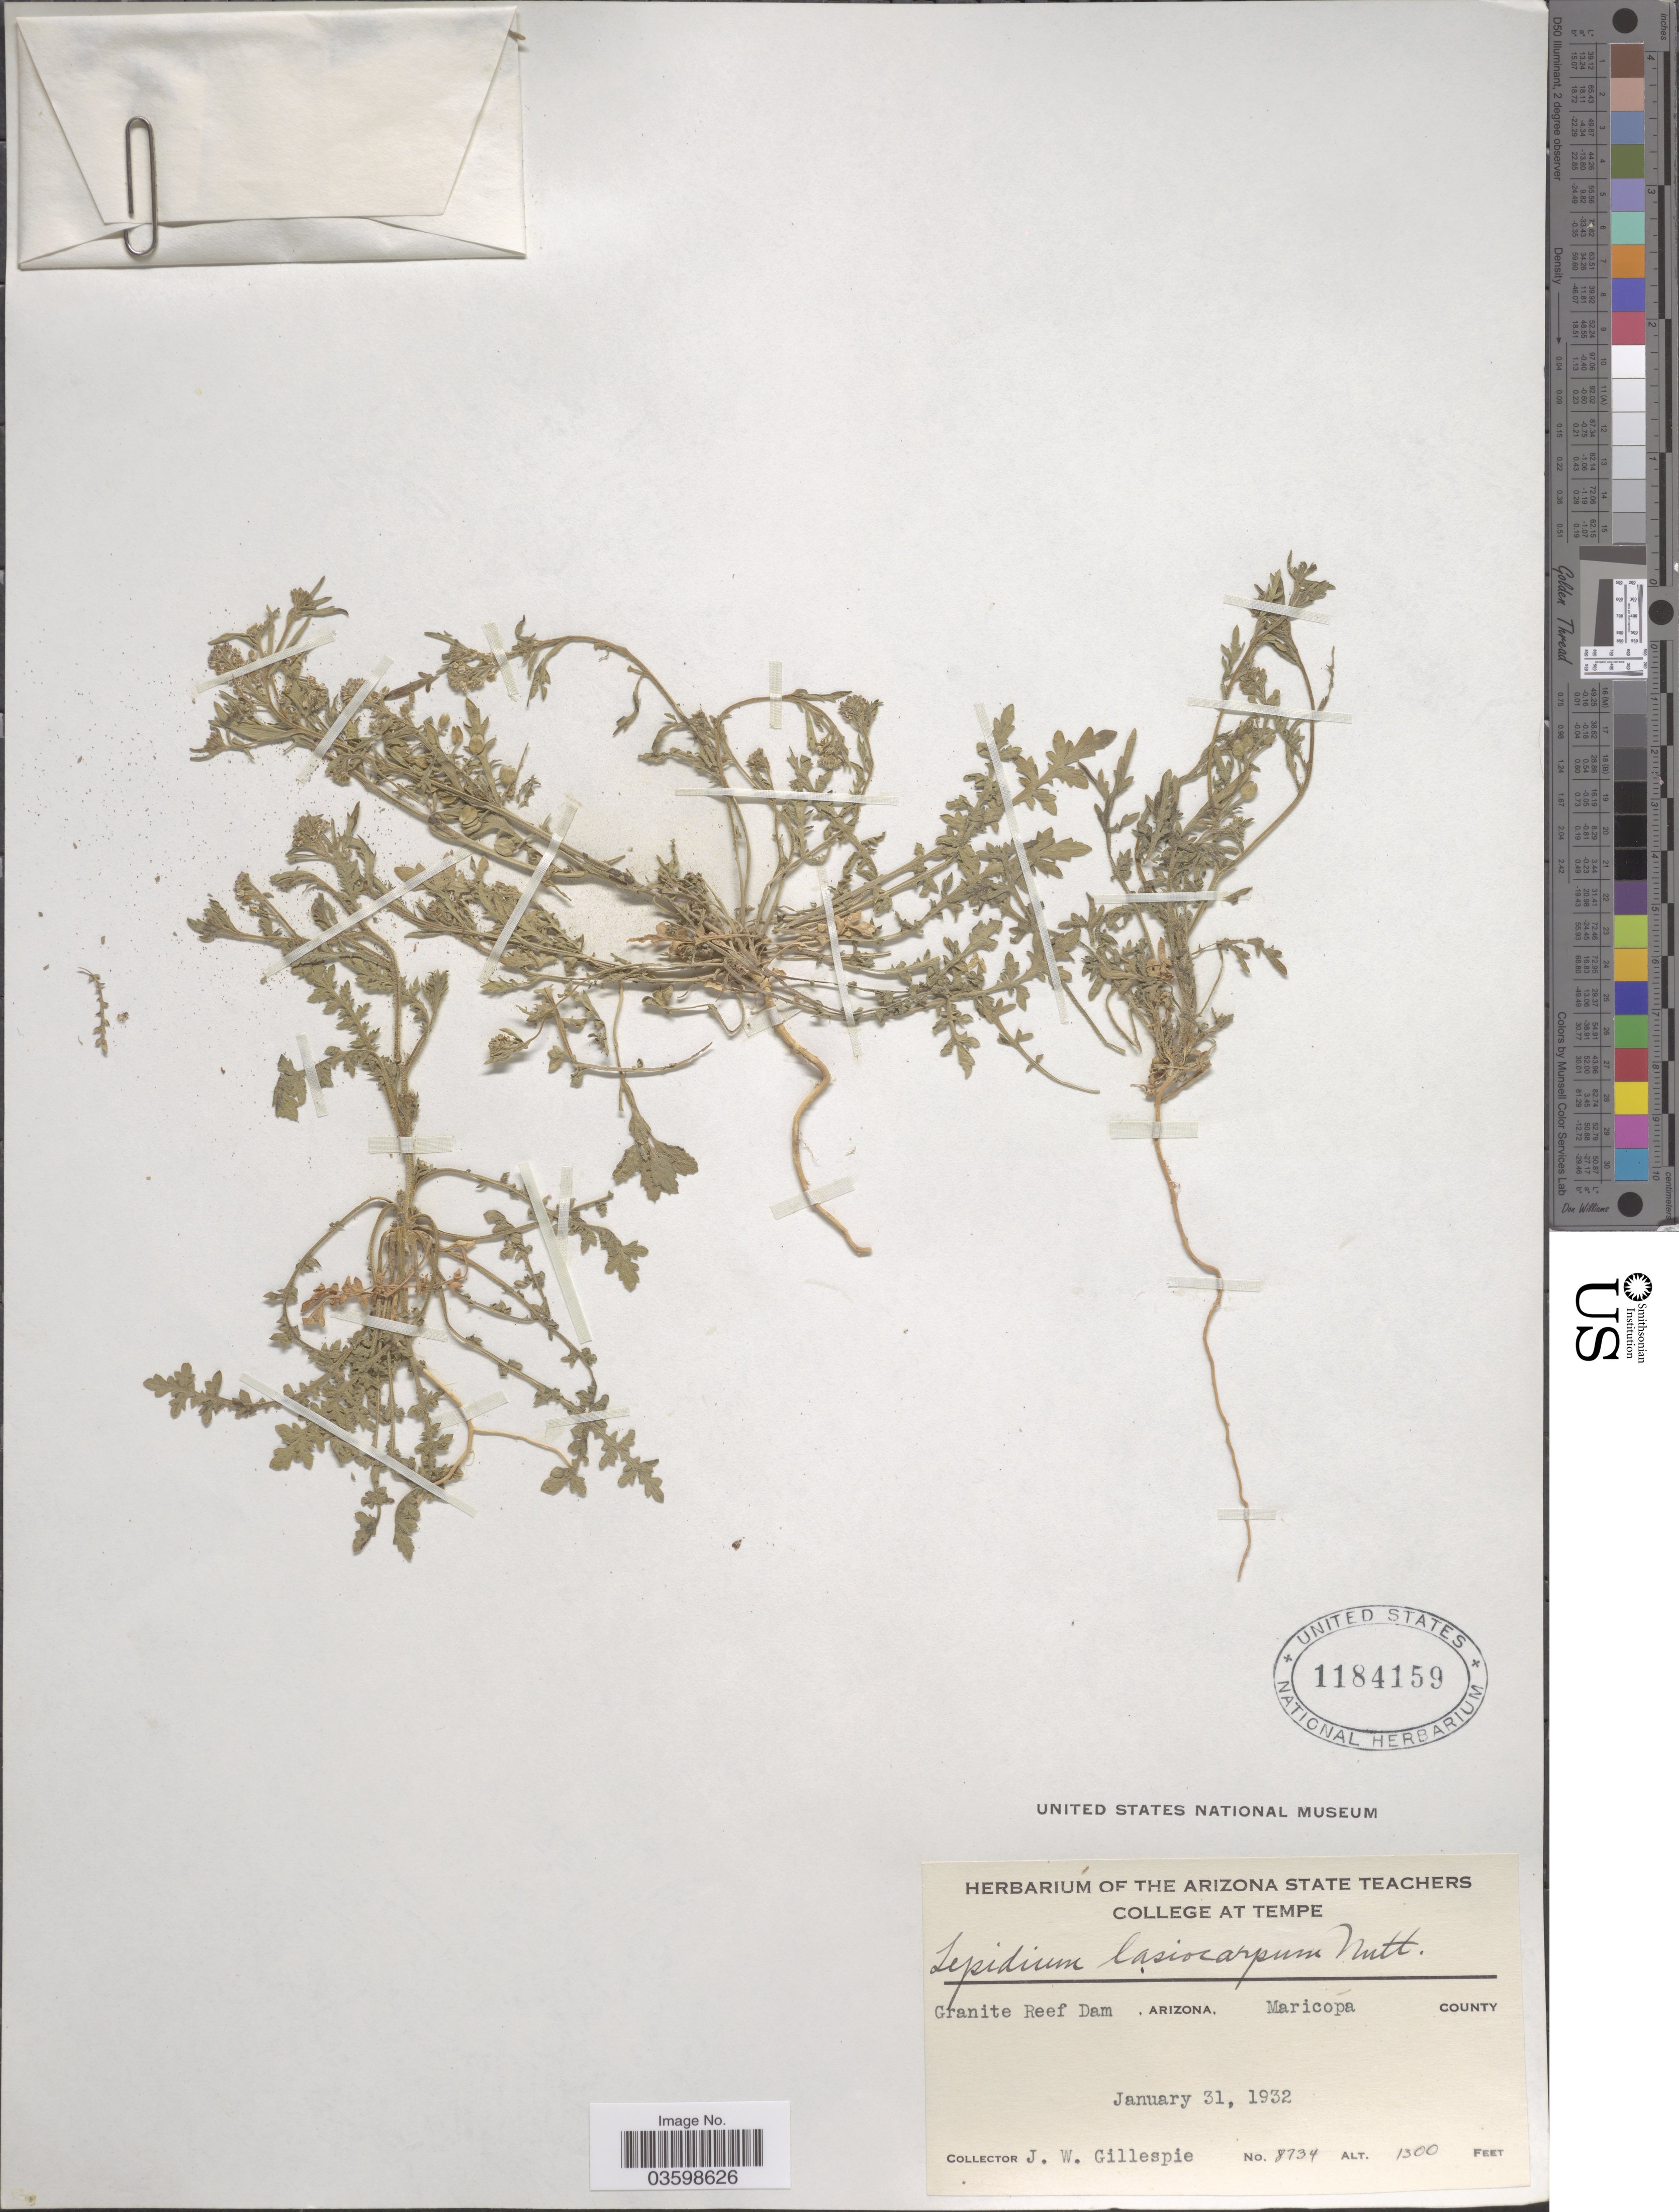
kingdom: Plantae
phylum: Tracheophyta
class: Magnoliopsida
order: Brassicales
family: Brassicaceae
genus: Lepidium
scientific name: Lepidium lasiocarpum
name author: Nutt.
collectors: J. W. Gillespie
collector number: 8734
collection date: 1932-01-31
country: United States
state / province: Arizona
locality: Granite Reef Dam. Maricopa County.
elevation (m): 396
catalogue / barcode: US 1184159